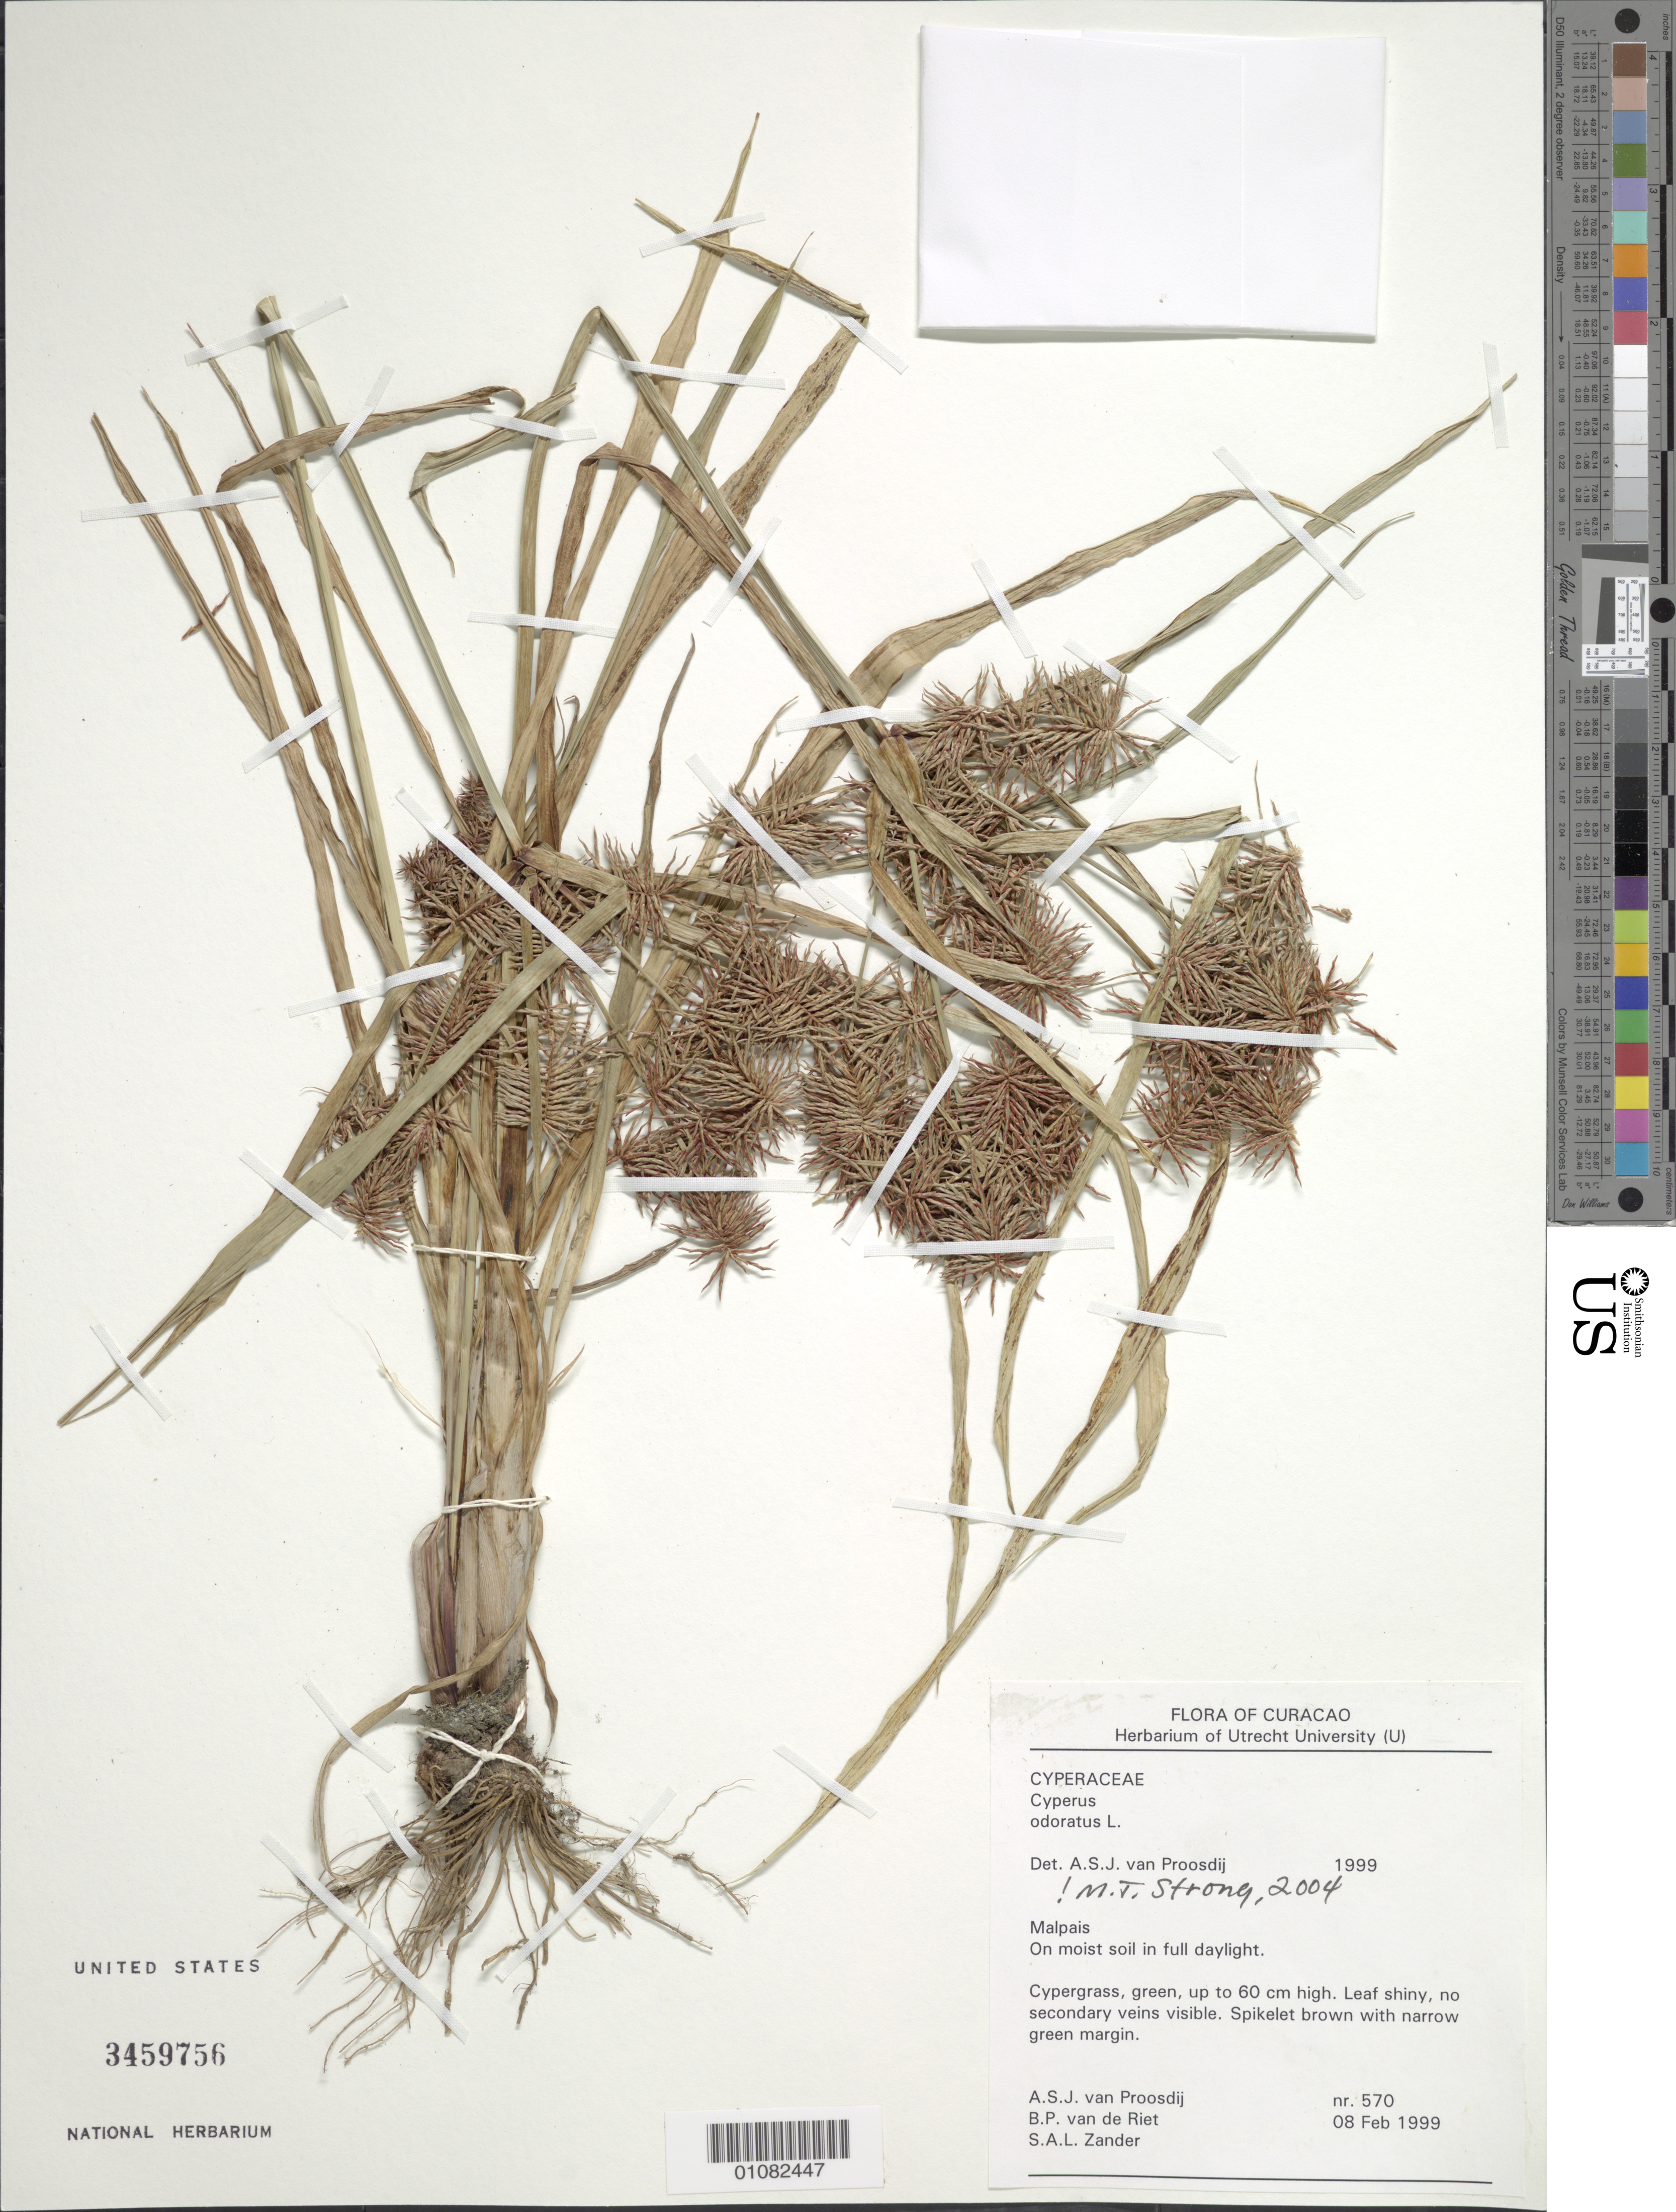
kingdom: Plantae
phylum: Tracheophyta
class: Liliopsida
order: Poales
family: Cyperaceae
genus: Cyperus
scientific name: Cyperus odoratus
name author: L.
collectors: A. Proosdij, B. Riet & S. Zander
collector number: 570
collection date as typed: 08 Feb 1999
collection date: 1999-02-08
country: Curaçao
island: Curaçao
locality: Malpais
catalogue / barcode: US 3459756